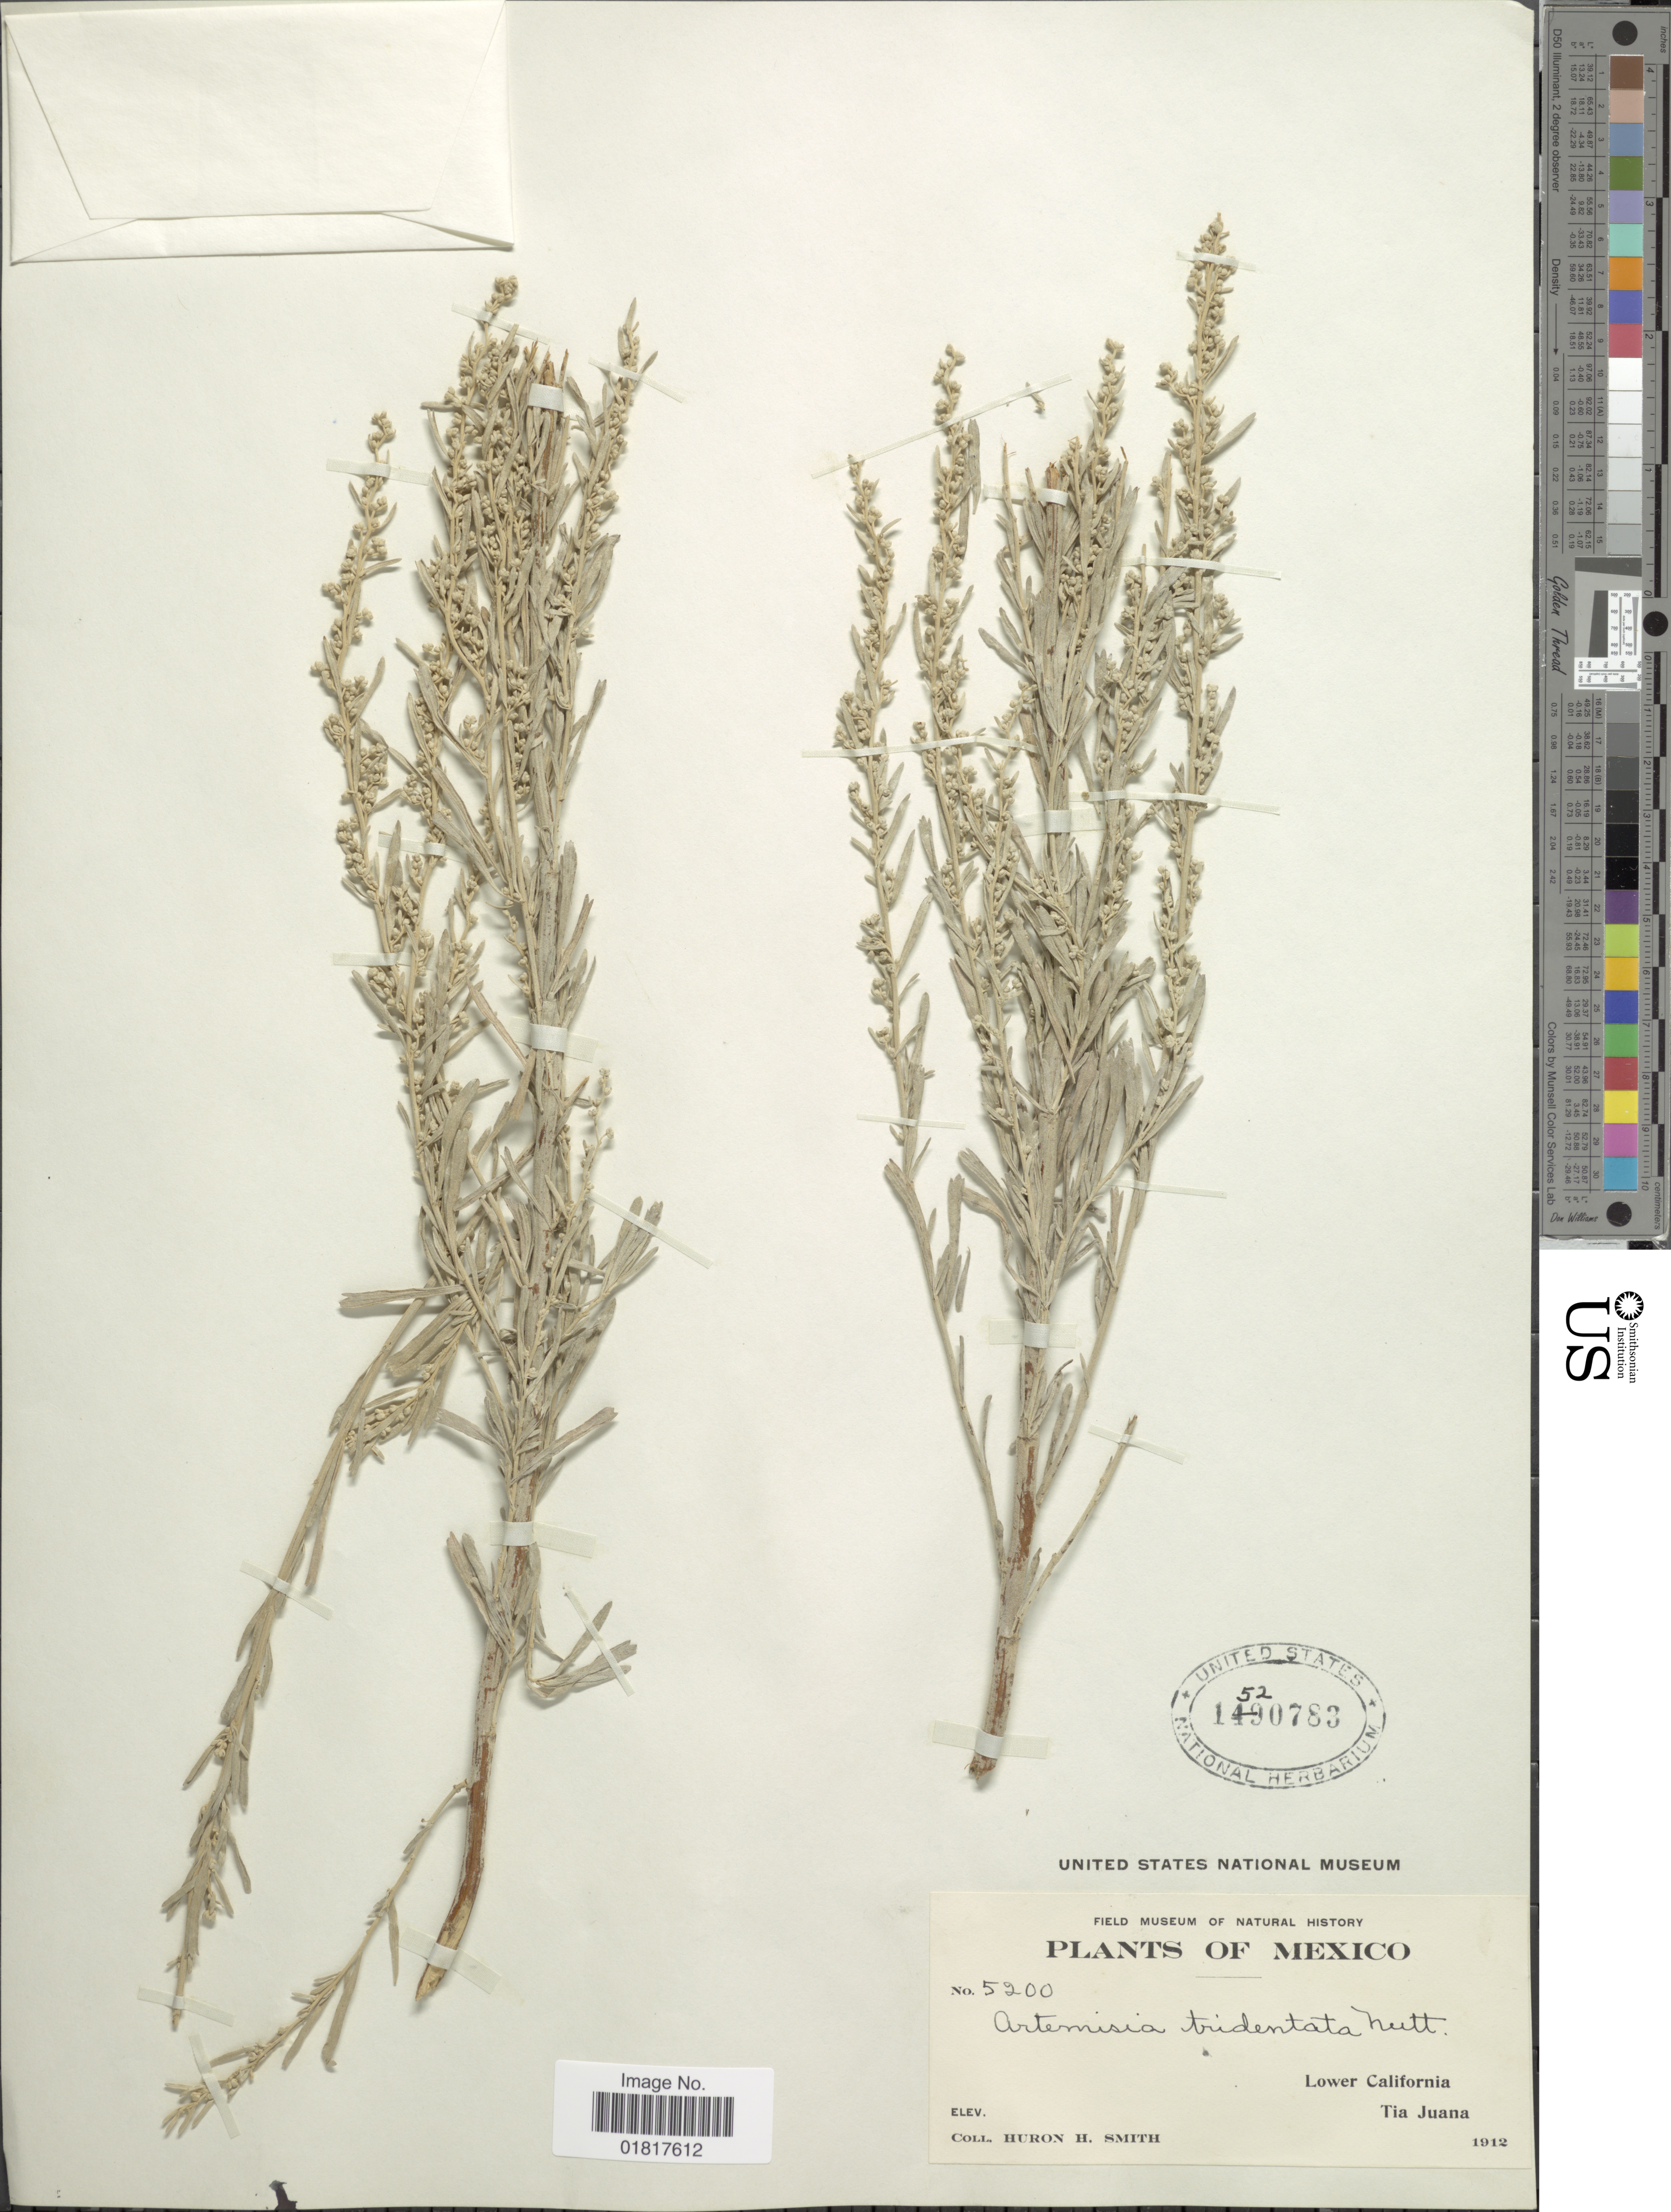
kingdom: Plantae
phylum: Tracheophyta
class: Magnoliopsida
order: Asterales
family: Asteraceae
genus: Artemisia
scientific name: Artemisia tridentata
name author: Nutt.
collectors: Huron H. Smith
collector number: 5200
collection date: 1912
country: Mexico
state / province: Baja California Norte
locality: Lower California, Tia Juana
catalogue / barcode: US 1520783